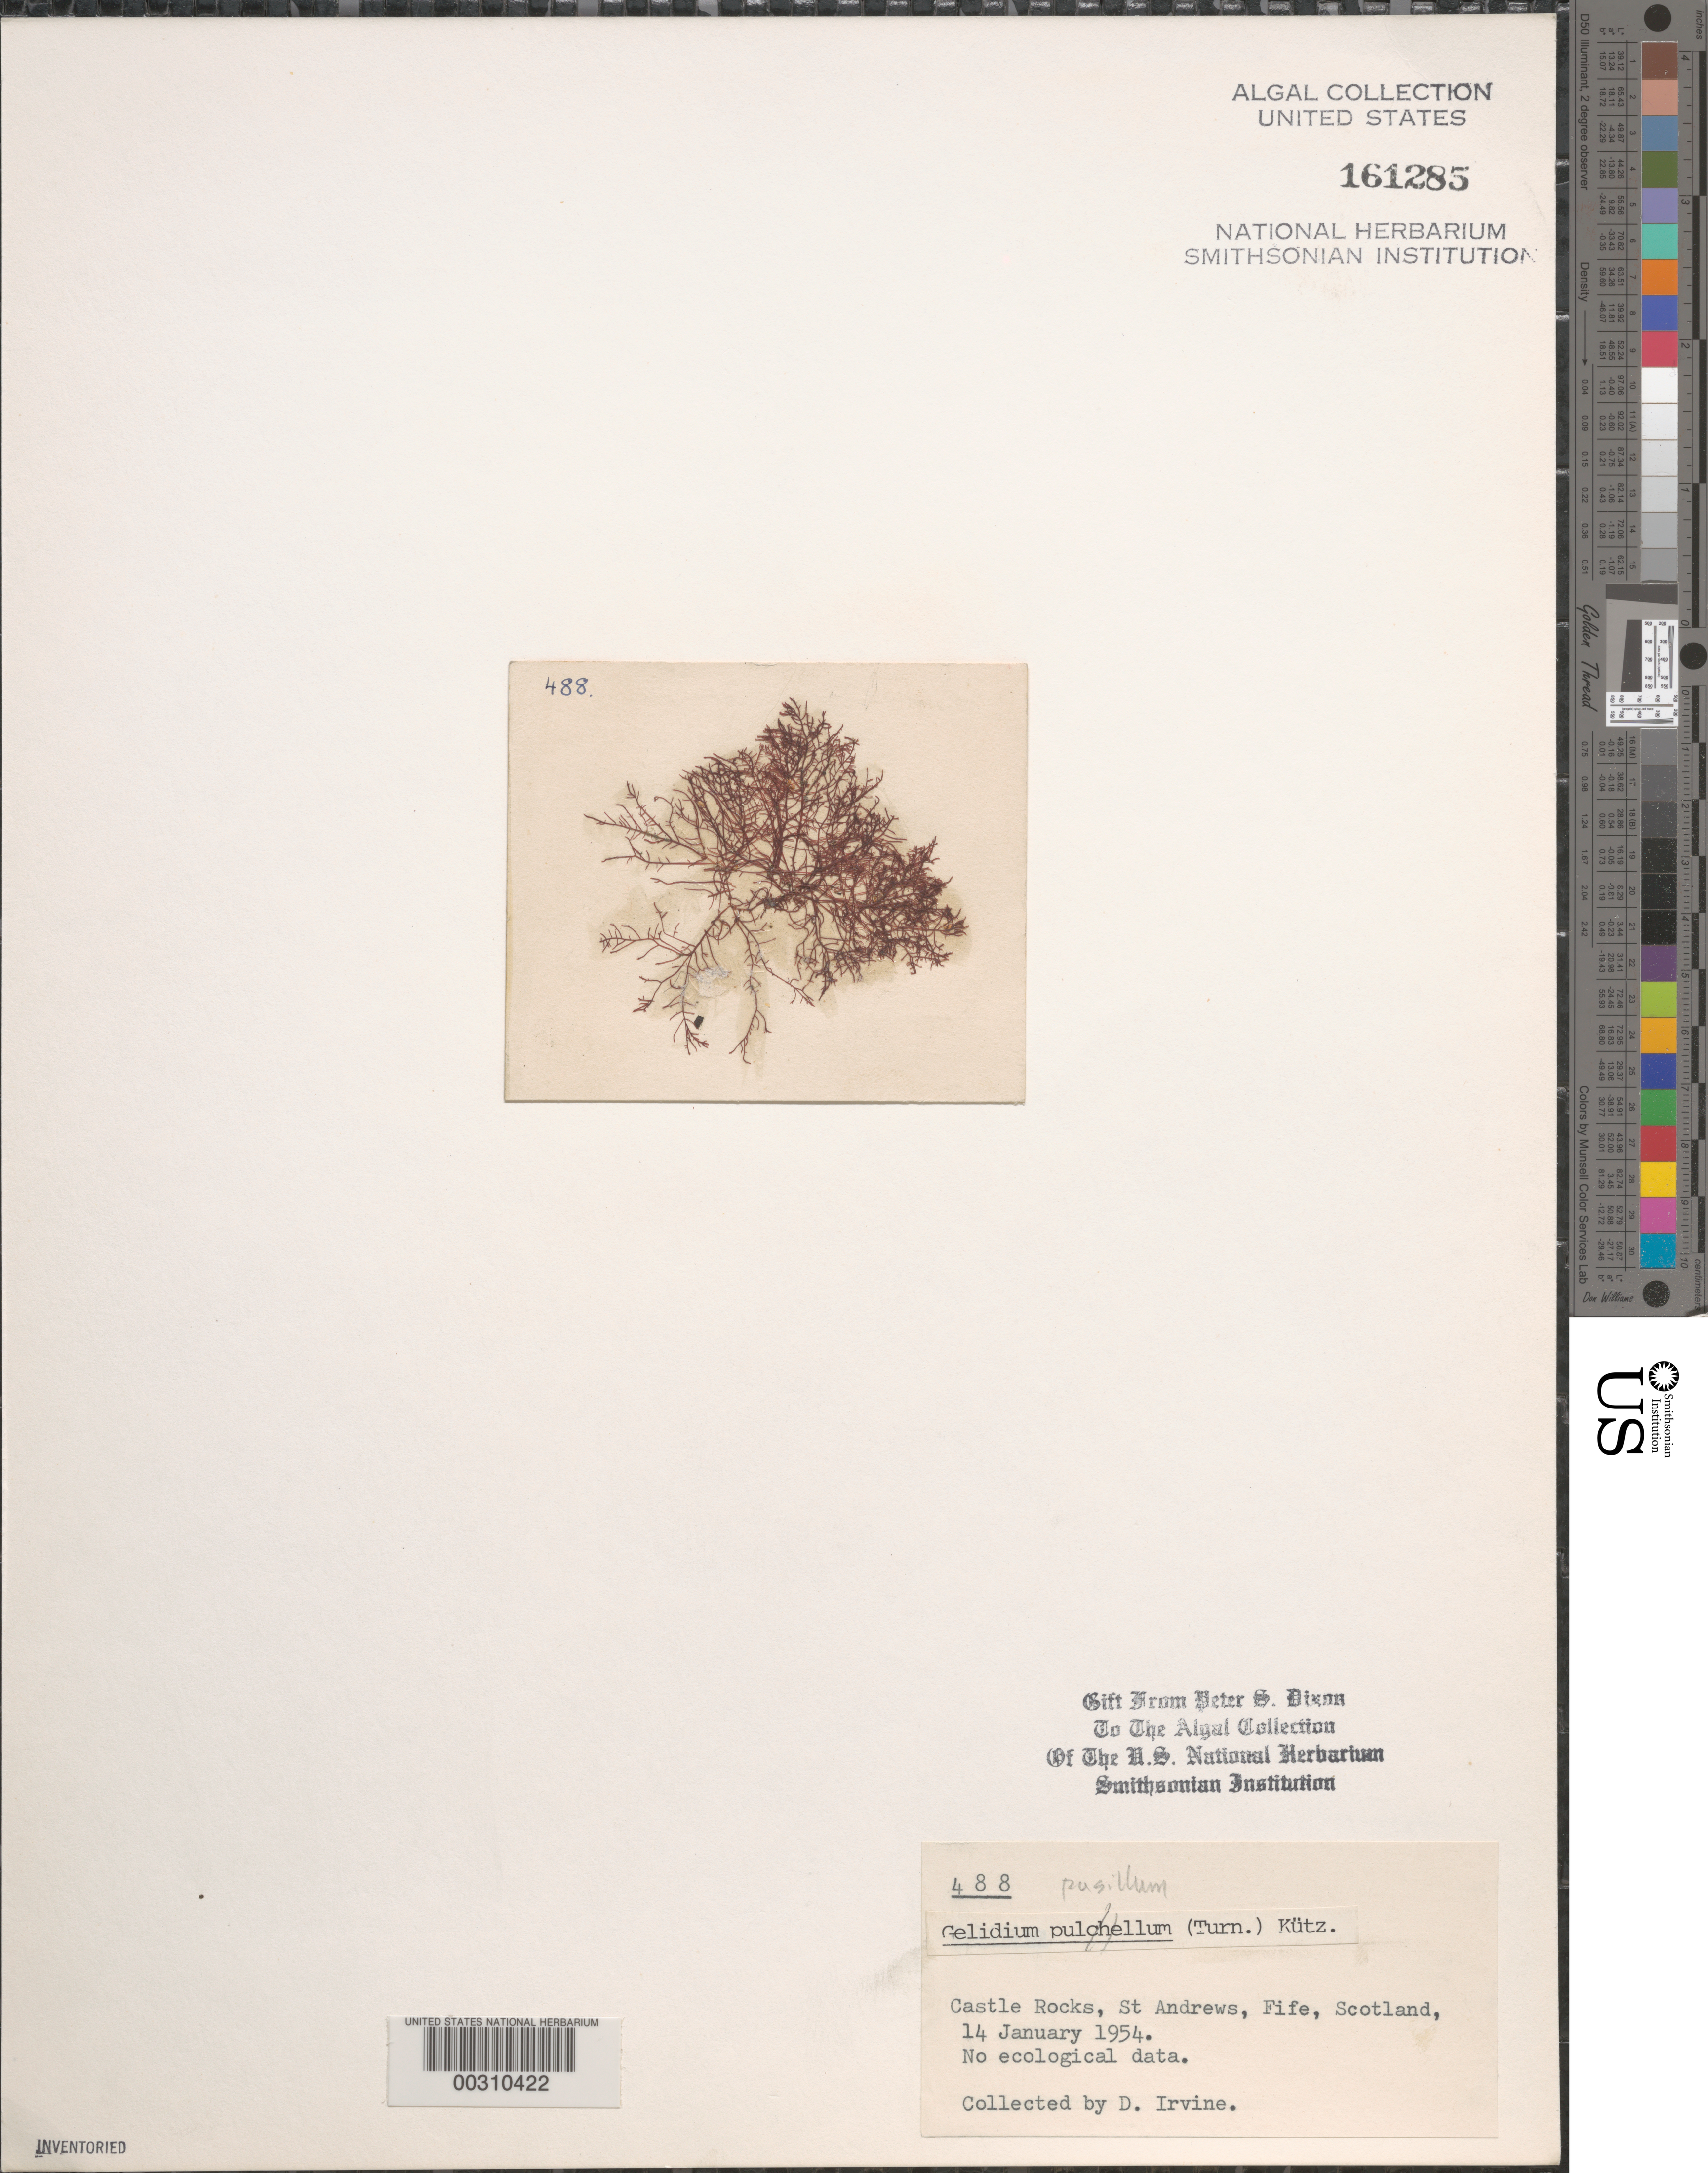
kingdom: Plantae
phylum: Rhodophyta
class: Florideophyceae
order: Gelidiales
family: Gelidiaceae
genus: Gelidium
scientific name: Gelidium pusillum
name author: (Stackh.) Le Jol.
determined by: Dixon, P. S.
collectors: D. Irvine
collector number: PSD 488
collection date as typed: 14 Jan 1953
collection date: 1953-01-14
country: United Kingdom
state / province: Scotland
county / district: Fife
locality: Castle Rocks, St. Andrews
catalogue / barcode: US 161285